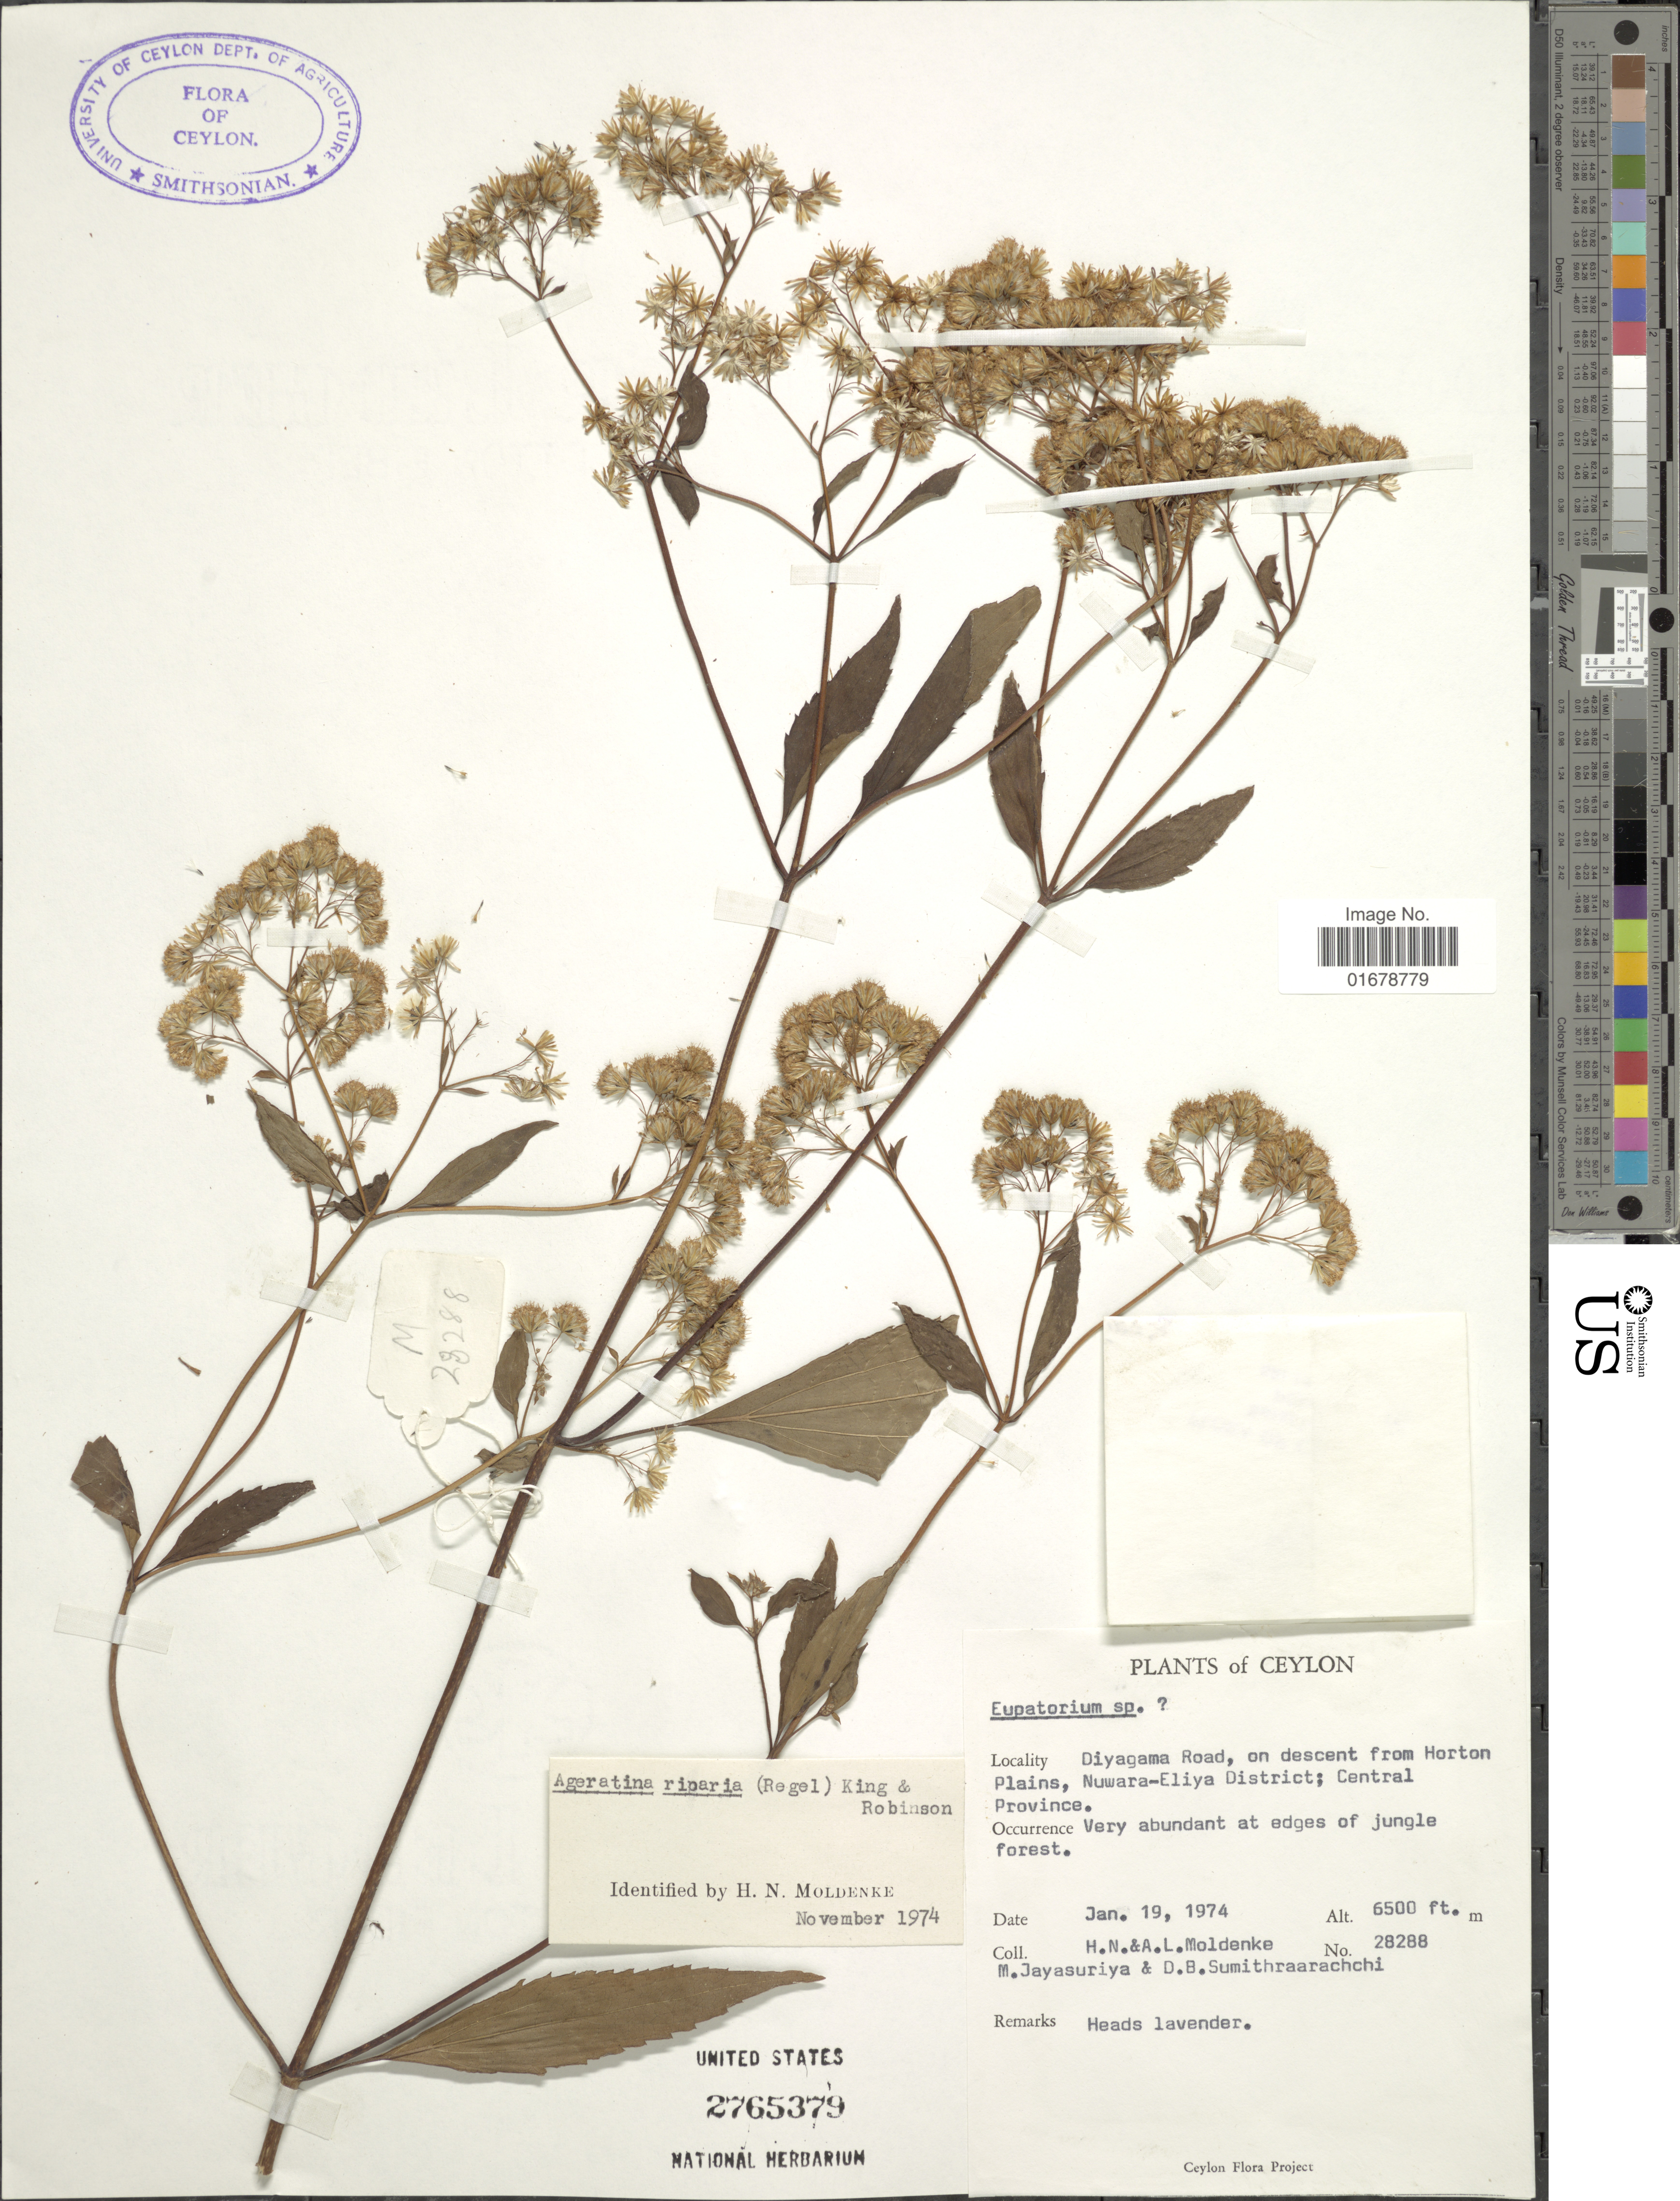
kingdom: Plantae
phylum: Tracheophyta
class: Magnoliopsida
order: Asterales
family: Asteraceae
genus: Ageratina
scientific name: Ageratina riparia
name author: (Regel) R.M. King & H. Rob.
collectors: H. N. Moldenke, A. L. Moldenke, M. Jayasuriya & D. B. Sumithraarachchi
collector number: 28288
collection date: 1974-01-19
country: Sri Lanka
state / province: Central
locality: Diyagama Road, on descent from Horton Plains, Nuwara-Eliya District; Central Province, Ceylon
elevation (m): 1981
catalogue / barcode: US 2765379